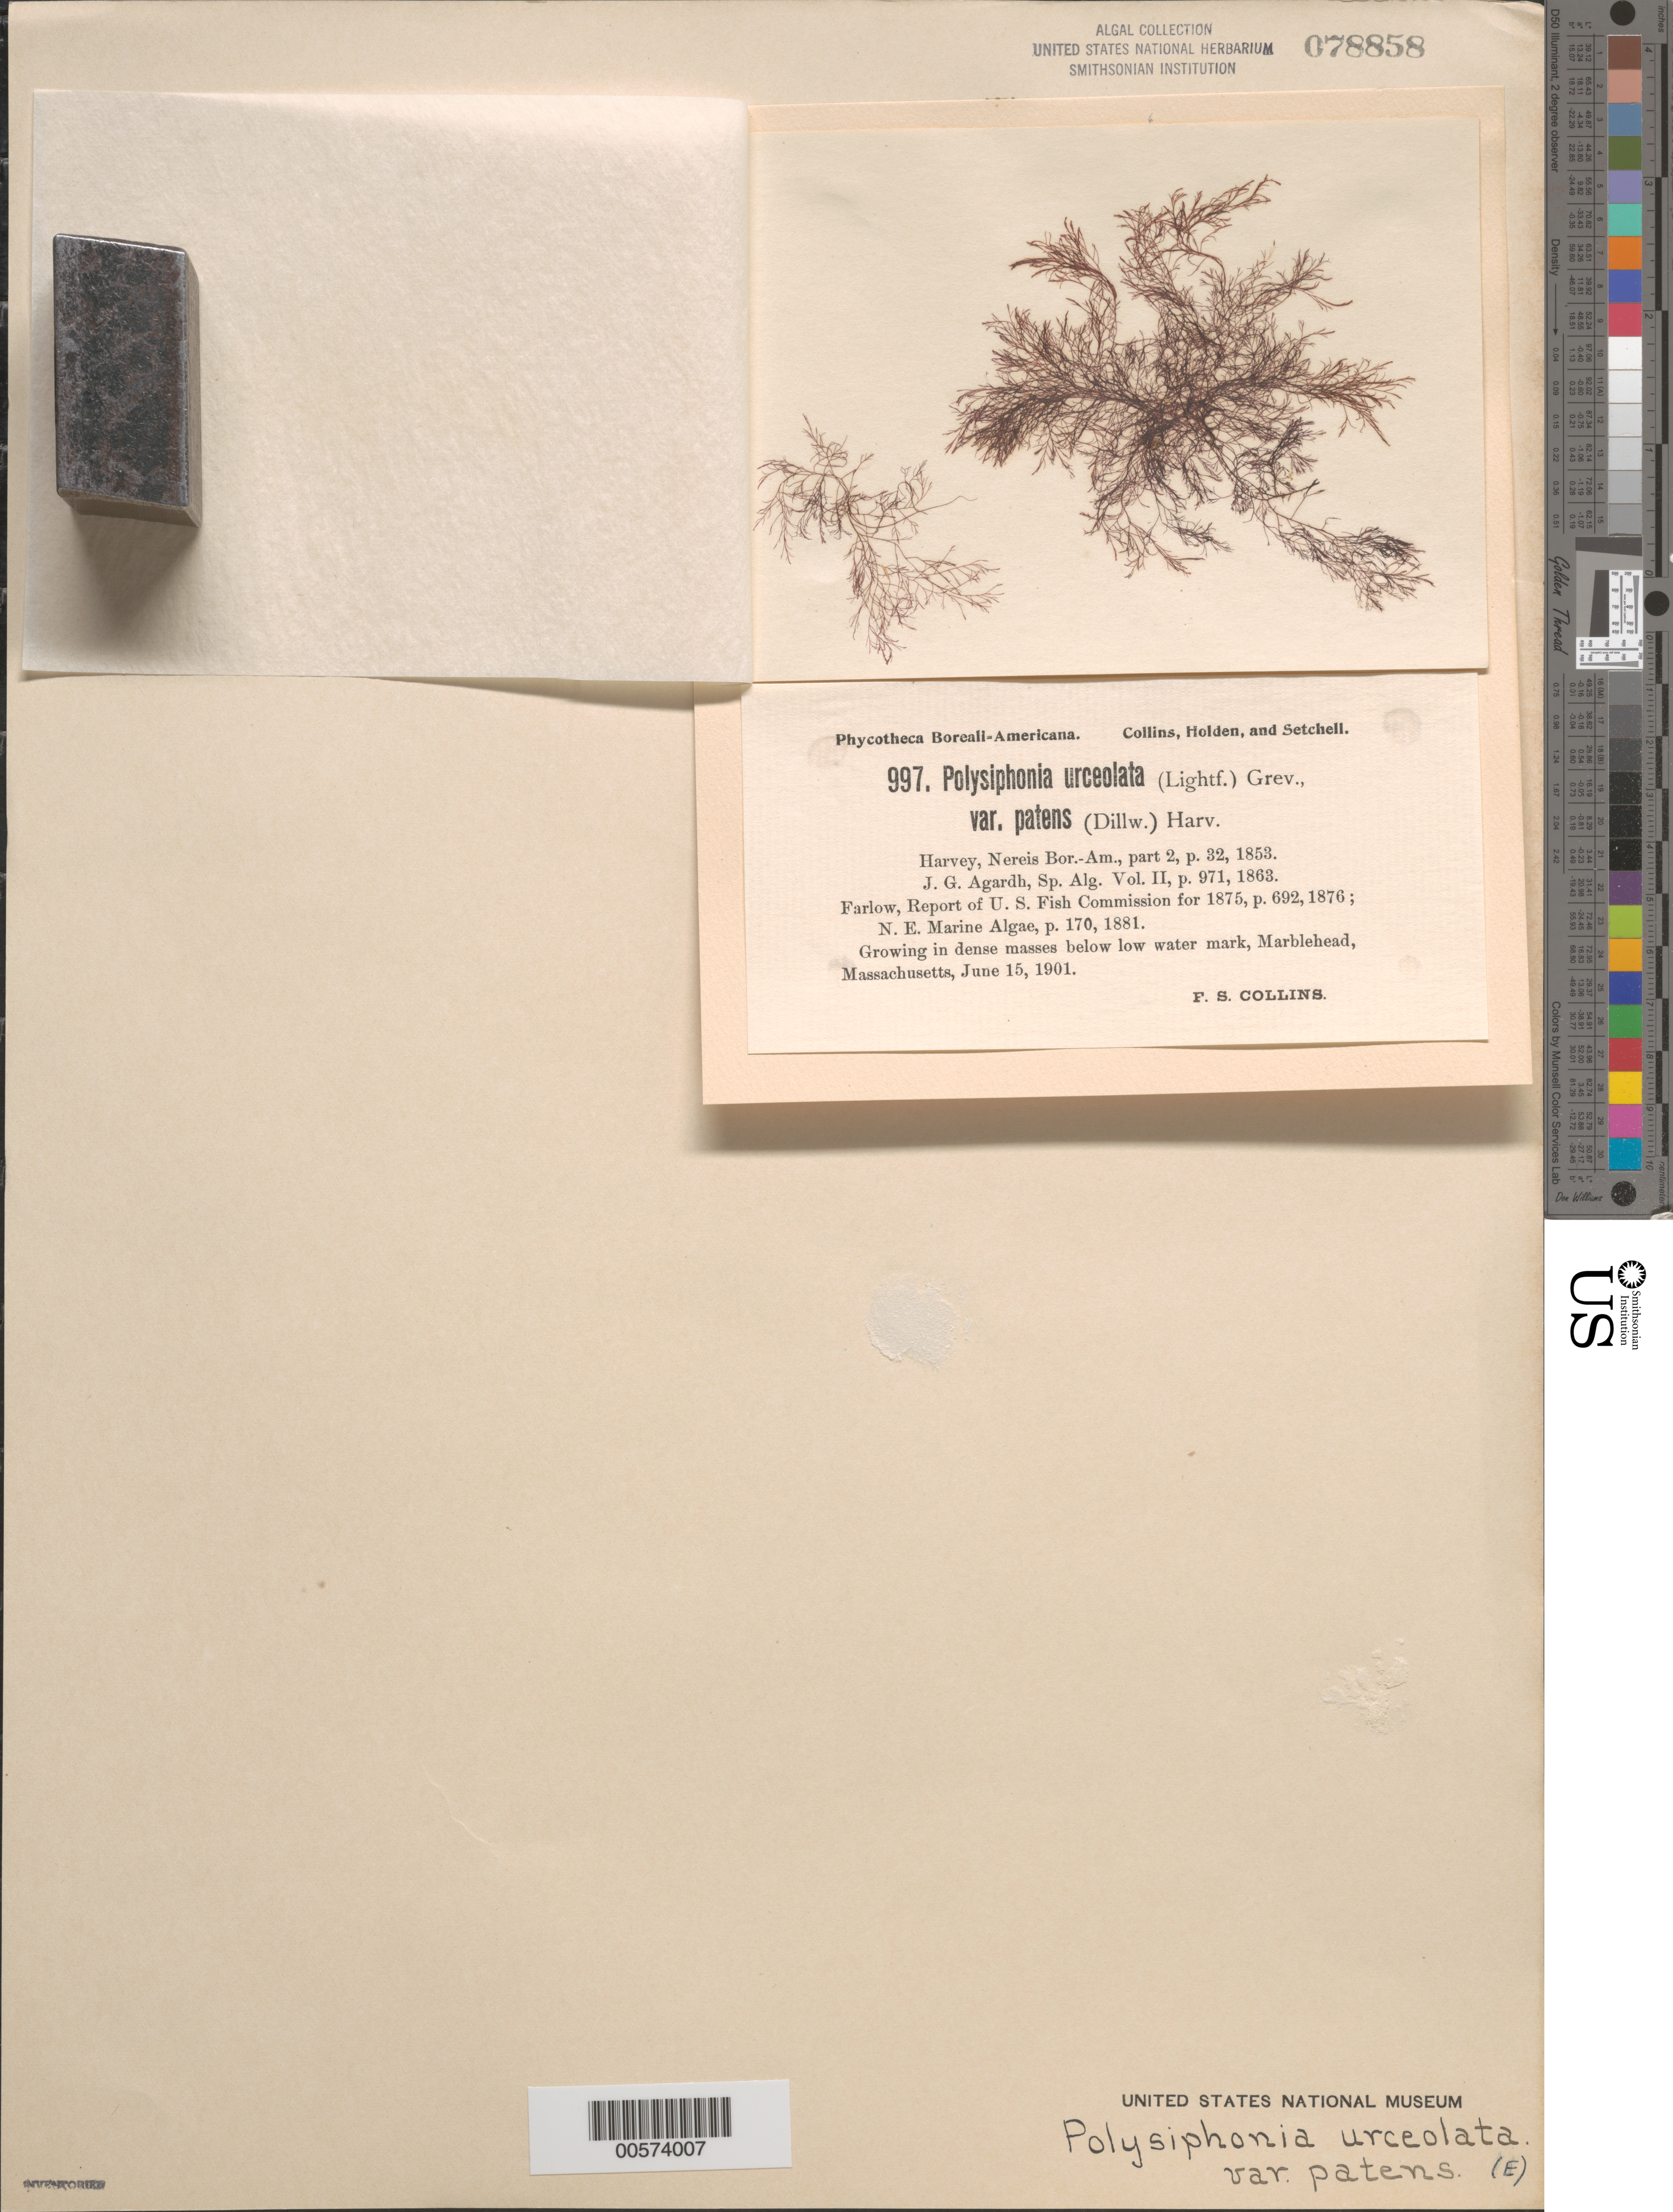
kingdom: Plantae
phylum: Rhodophyta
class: Florideophyceae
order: Ceramiales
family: Rhodomelaceae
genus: Polysiphonia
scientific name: Polysiphonia urceolata var. patens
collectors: F. Collins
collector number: PB-A 997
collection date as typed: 15 Jun 1901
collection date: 1901-06-15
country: United States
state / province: Massachusetts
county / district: Essex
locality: Marblehead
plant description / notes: Collins, Holden & Setchell, Phycotheca Boreali-Americana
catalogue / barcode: US 78858